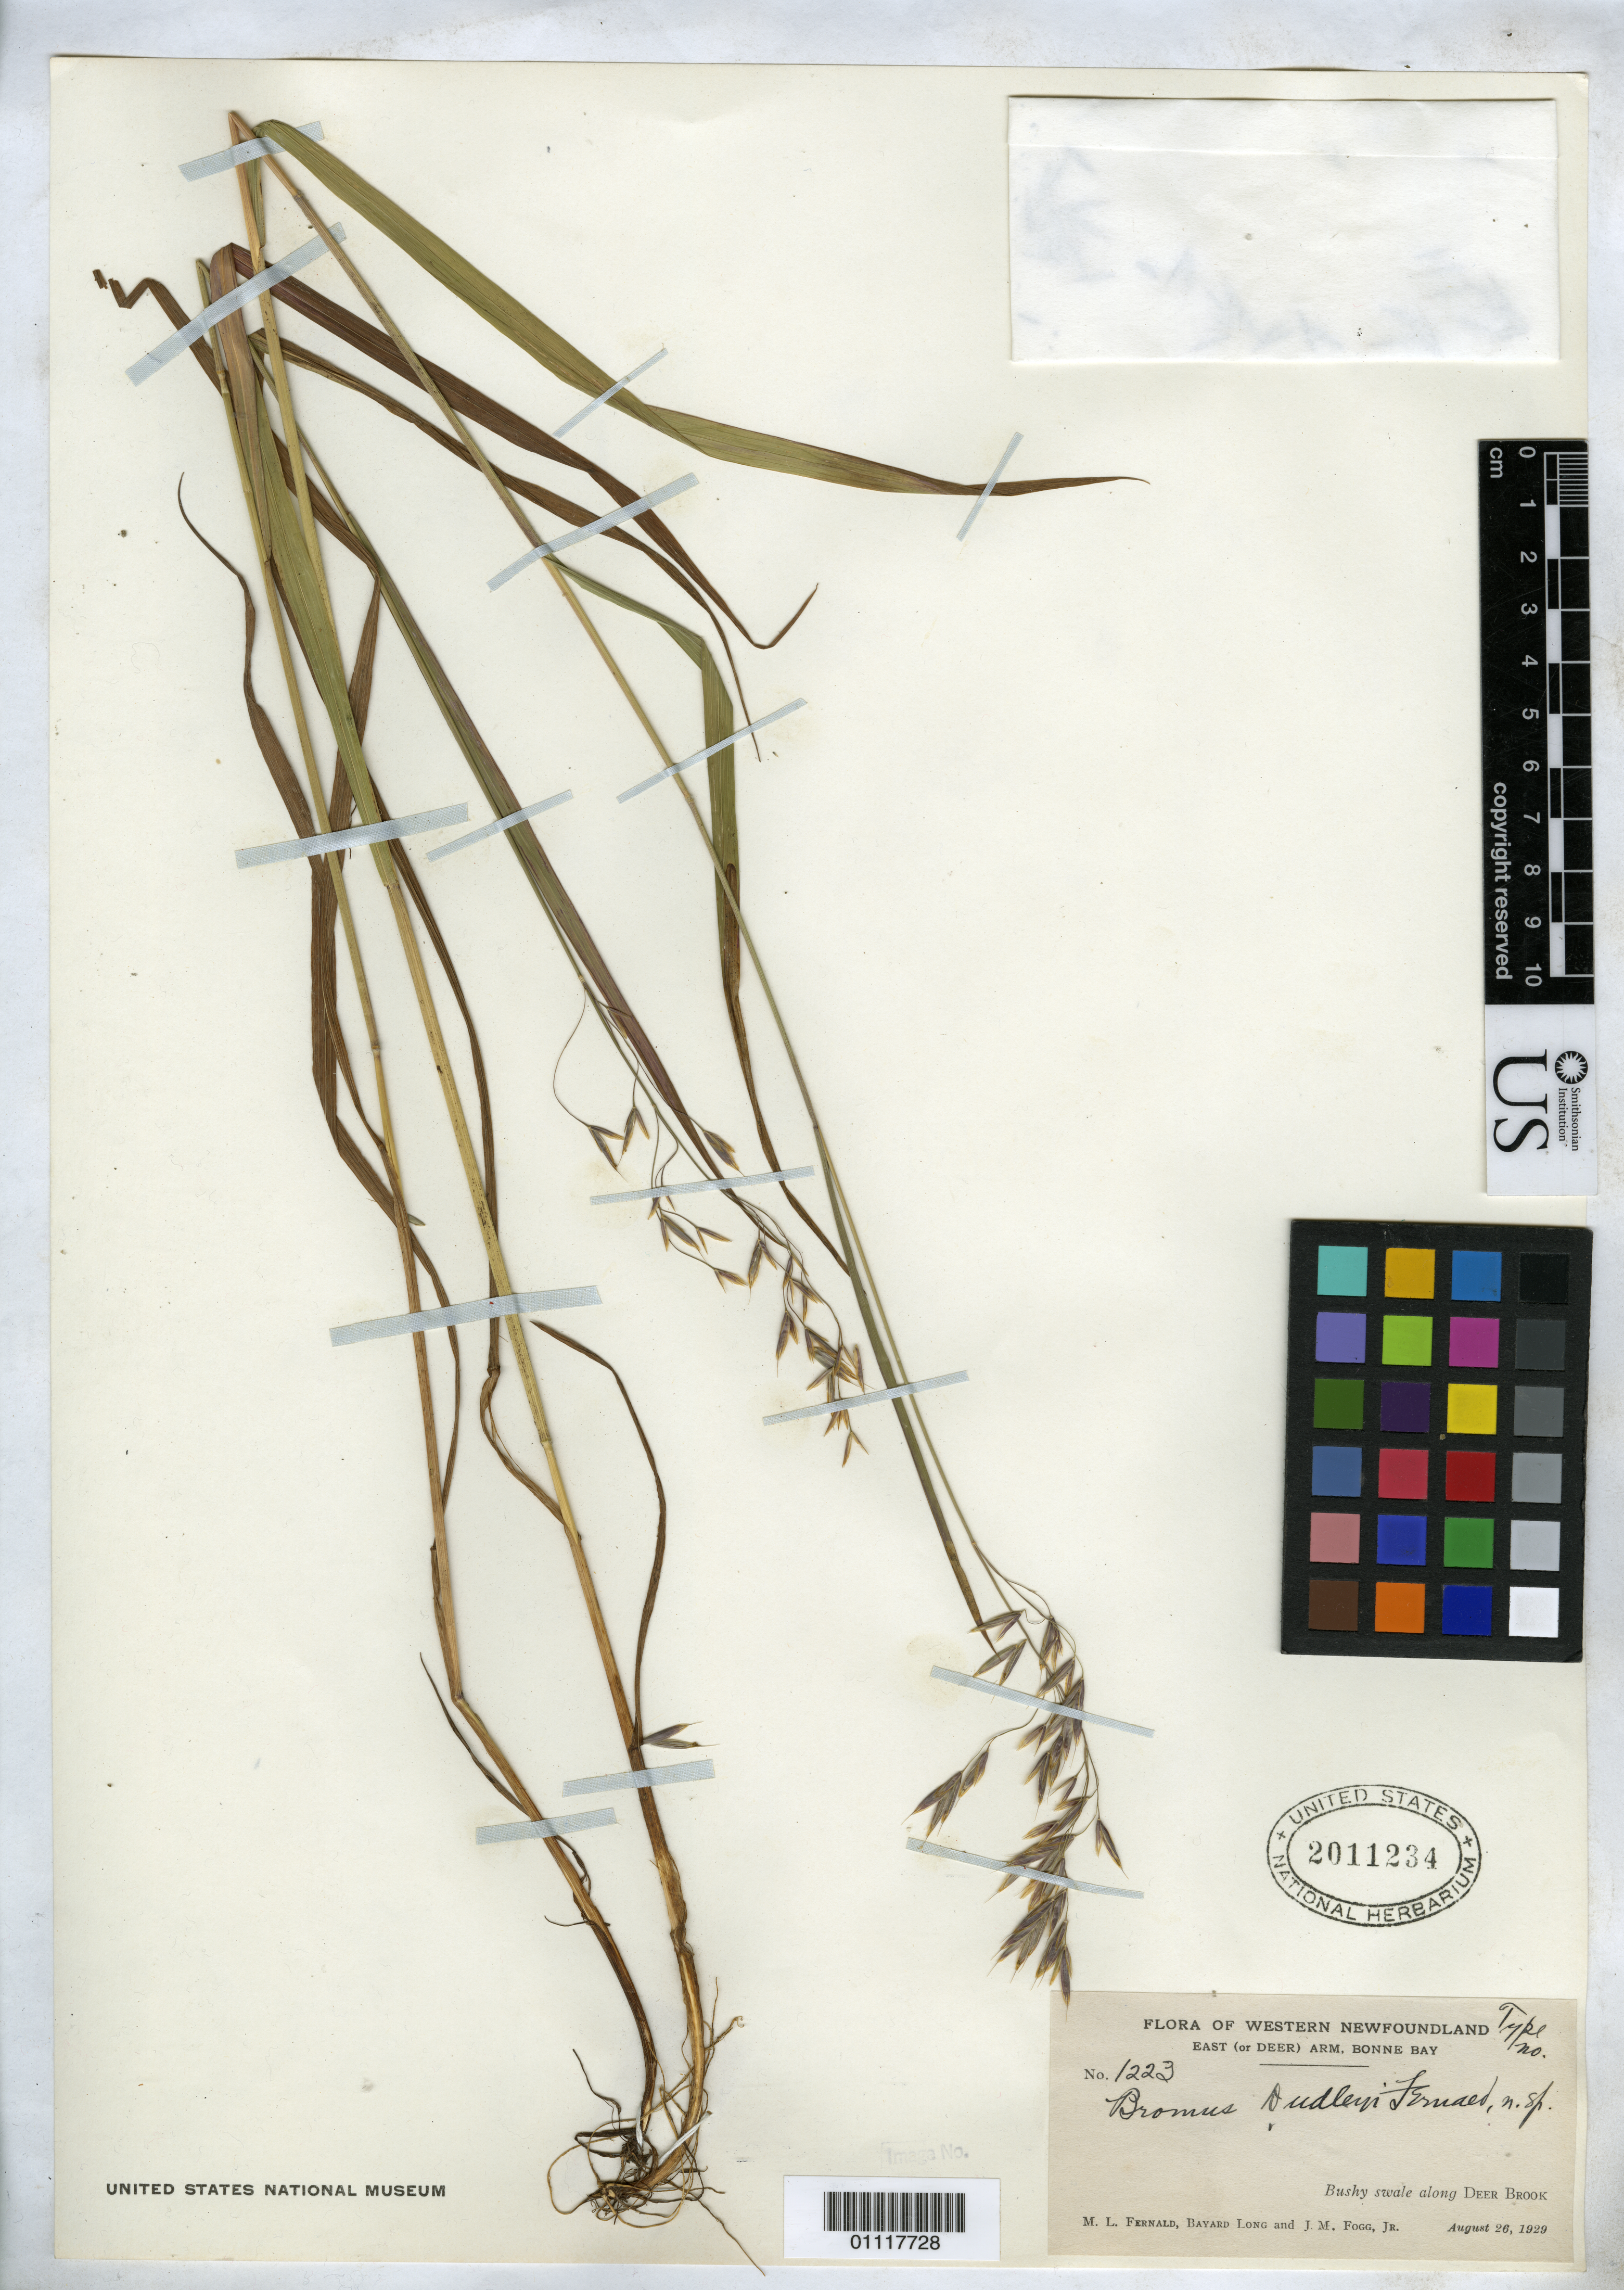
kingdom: Plantae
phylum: Tracheophyta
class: Liliopsida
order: Poales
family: Poaceae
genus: Bromus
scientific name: Bromus dudleyi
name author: Fernald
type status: Isotype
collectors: M. L. Fernald, B. Long & J. Fogg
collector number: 1223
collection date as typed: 26 Aug 1929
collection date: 1929-08-26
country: Canada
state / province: Newfoundland and Labrador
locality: East Arm, Bonne Bay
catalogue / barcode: US 2011234